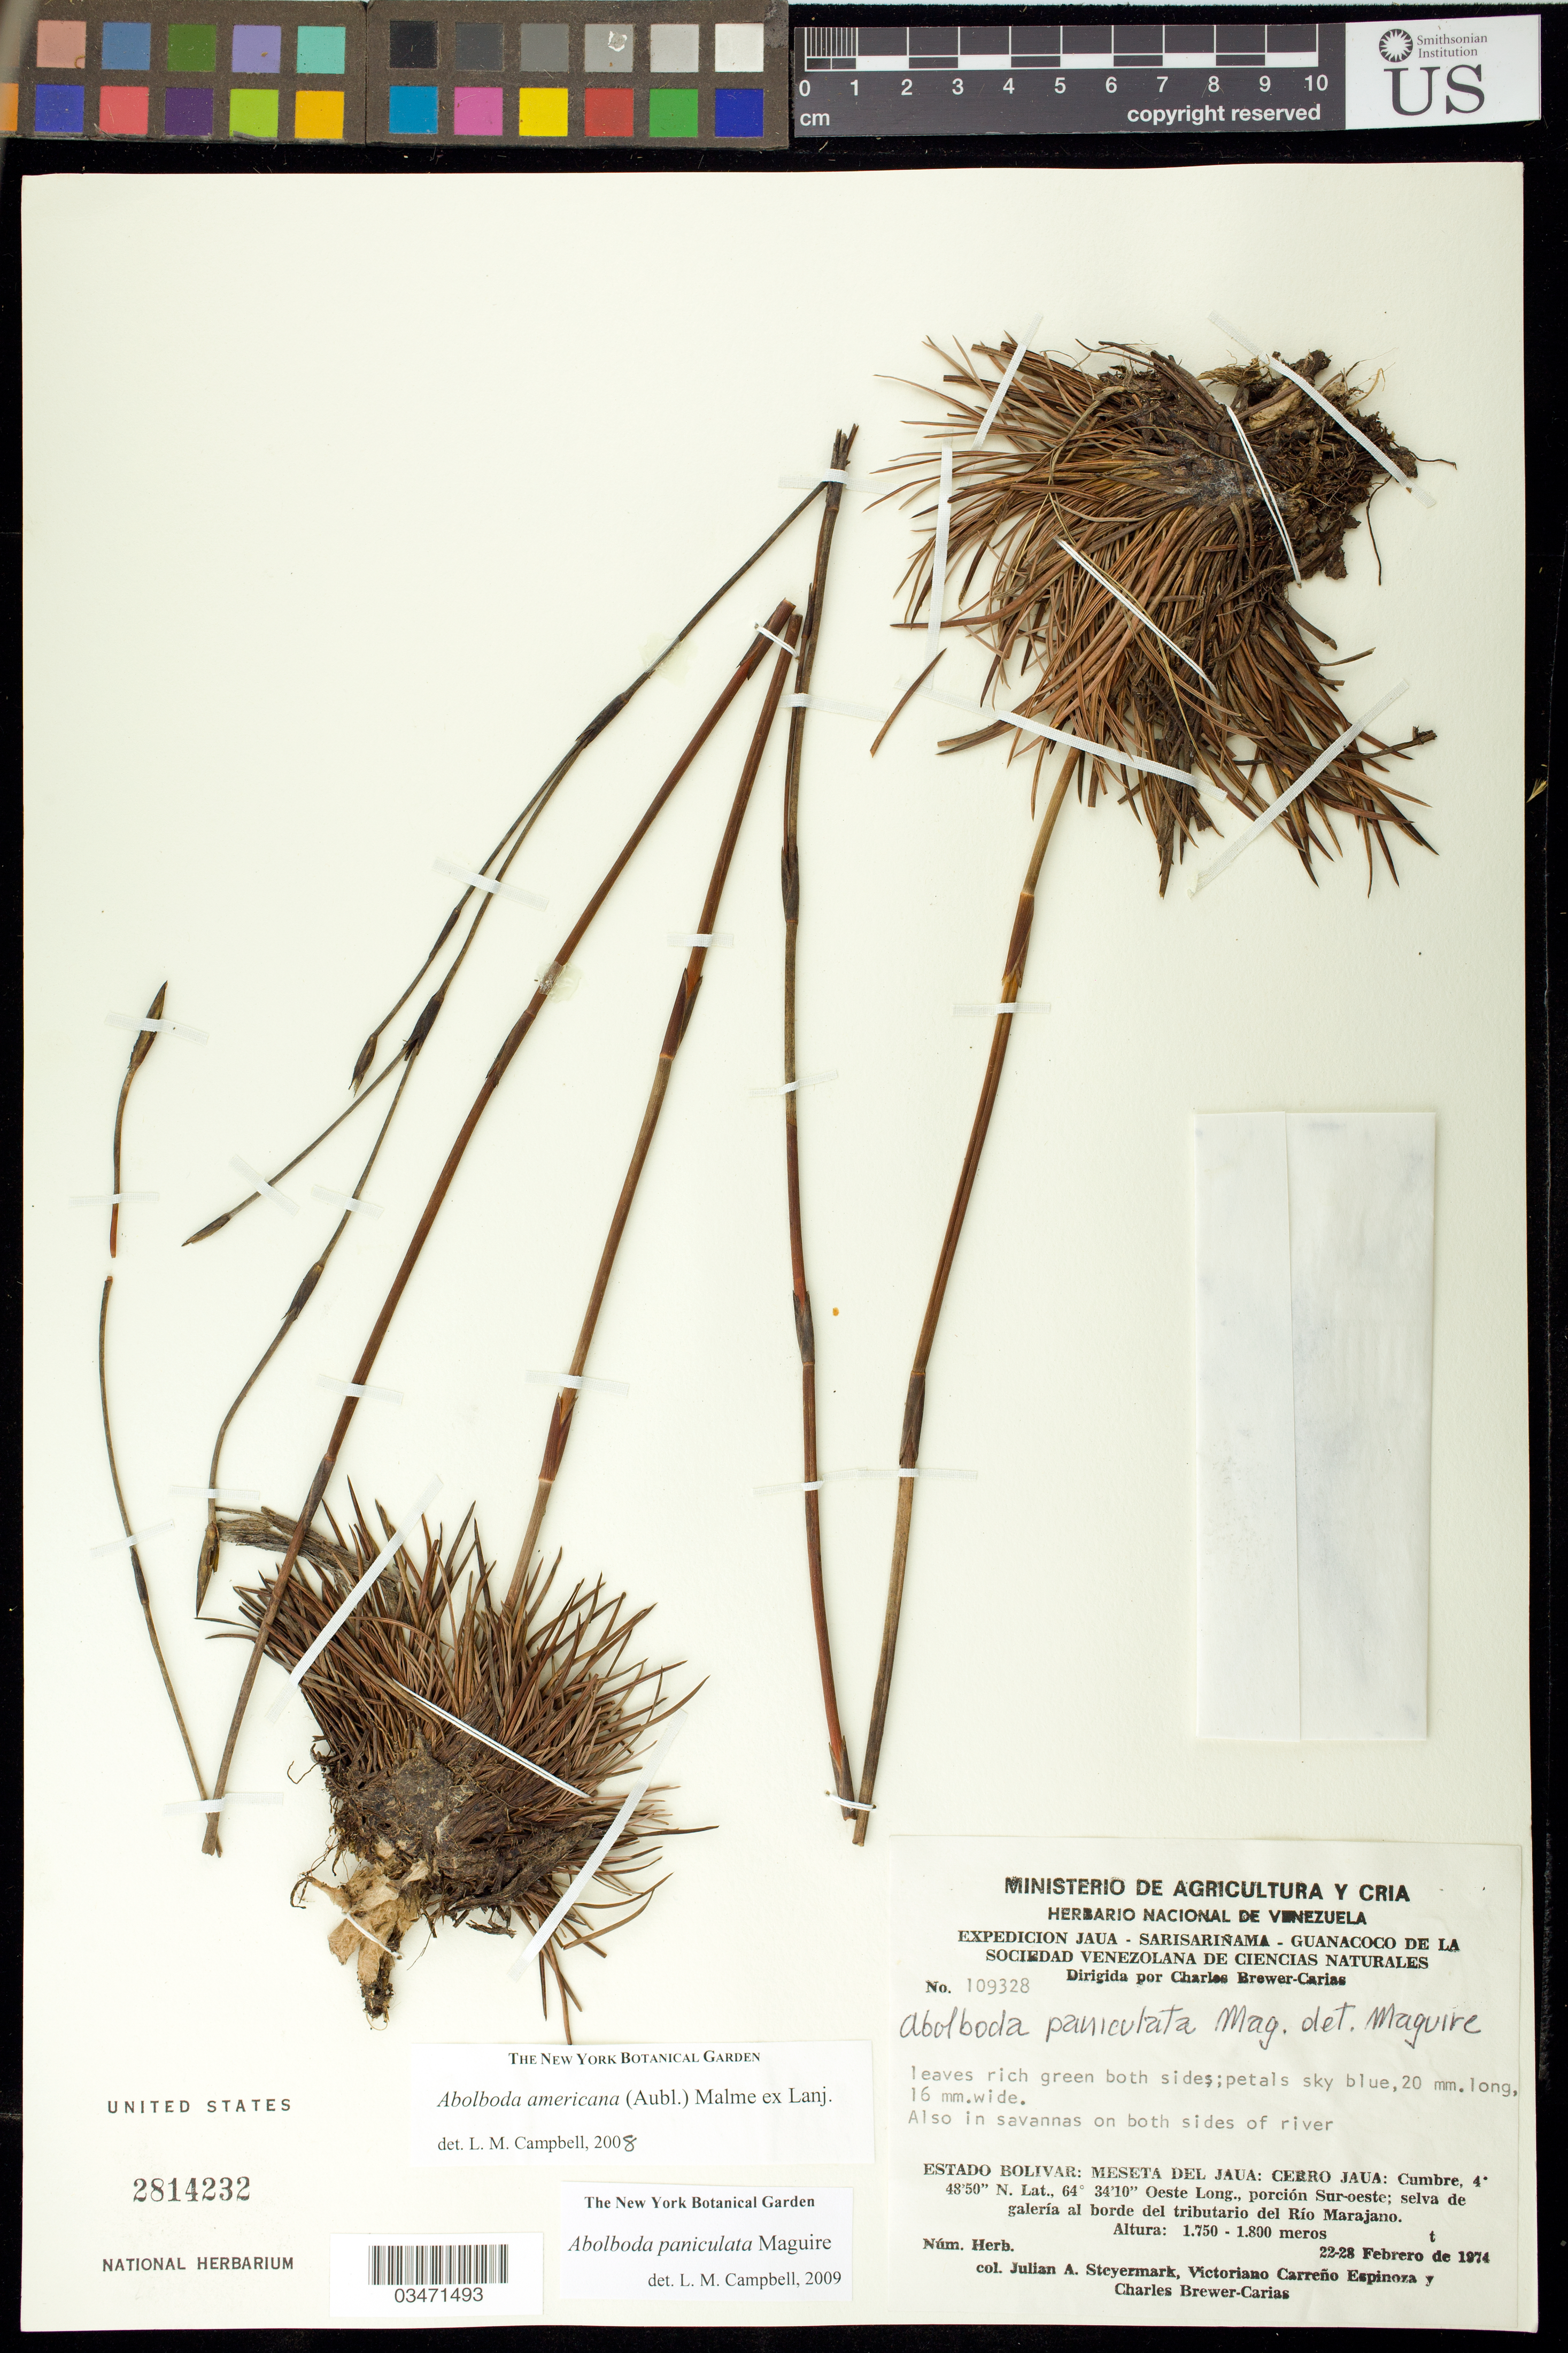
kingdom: Plantae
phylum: Tracheophyta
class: Liliopsida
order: Poales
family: Xyridaceae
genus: Abolboda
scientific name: Abolboda paniculata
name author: Maguire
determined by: Campbell, L. M.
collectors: J. Steyermark, V. Carreño E. & C. Brewer-Carias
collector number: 109328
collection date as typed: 22-Feb-74 to 28-Feb-74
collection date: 1974-02-22/1974-02-28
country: Venezuela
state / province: Bolívar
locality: Meseta del Jaua: Cerro Jaua, borde del tributarío del Río Marajano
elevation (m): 1750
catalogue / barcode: US 2814232